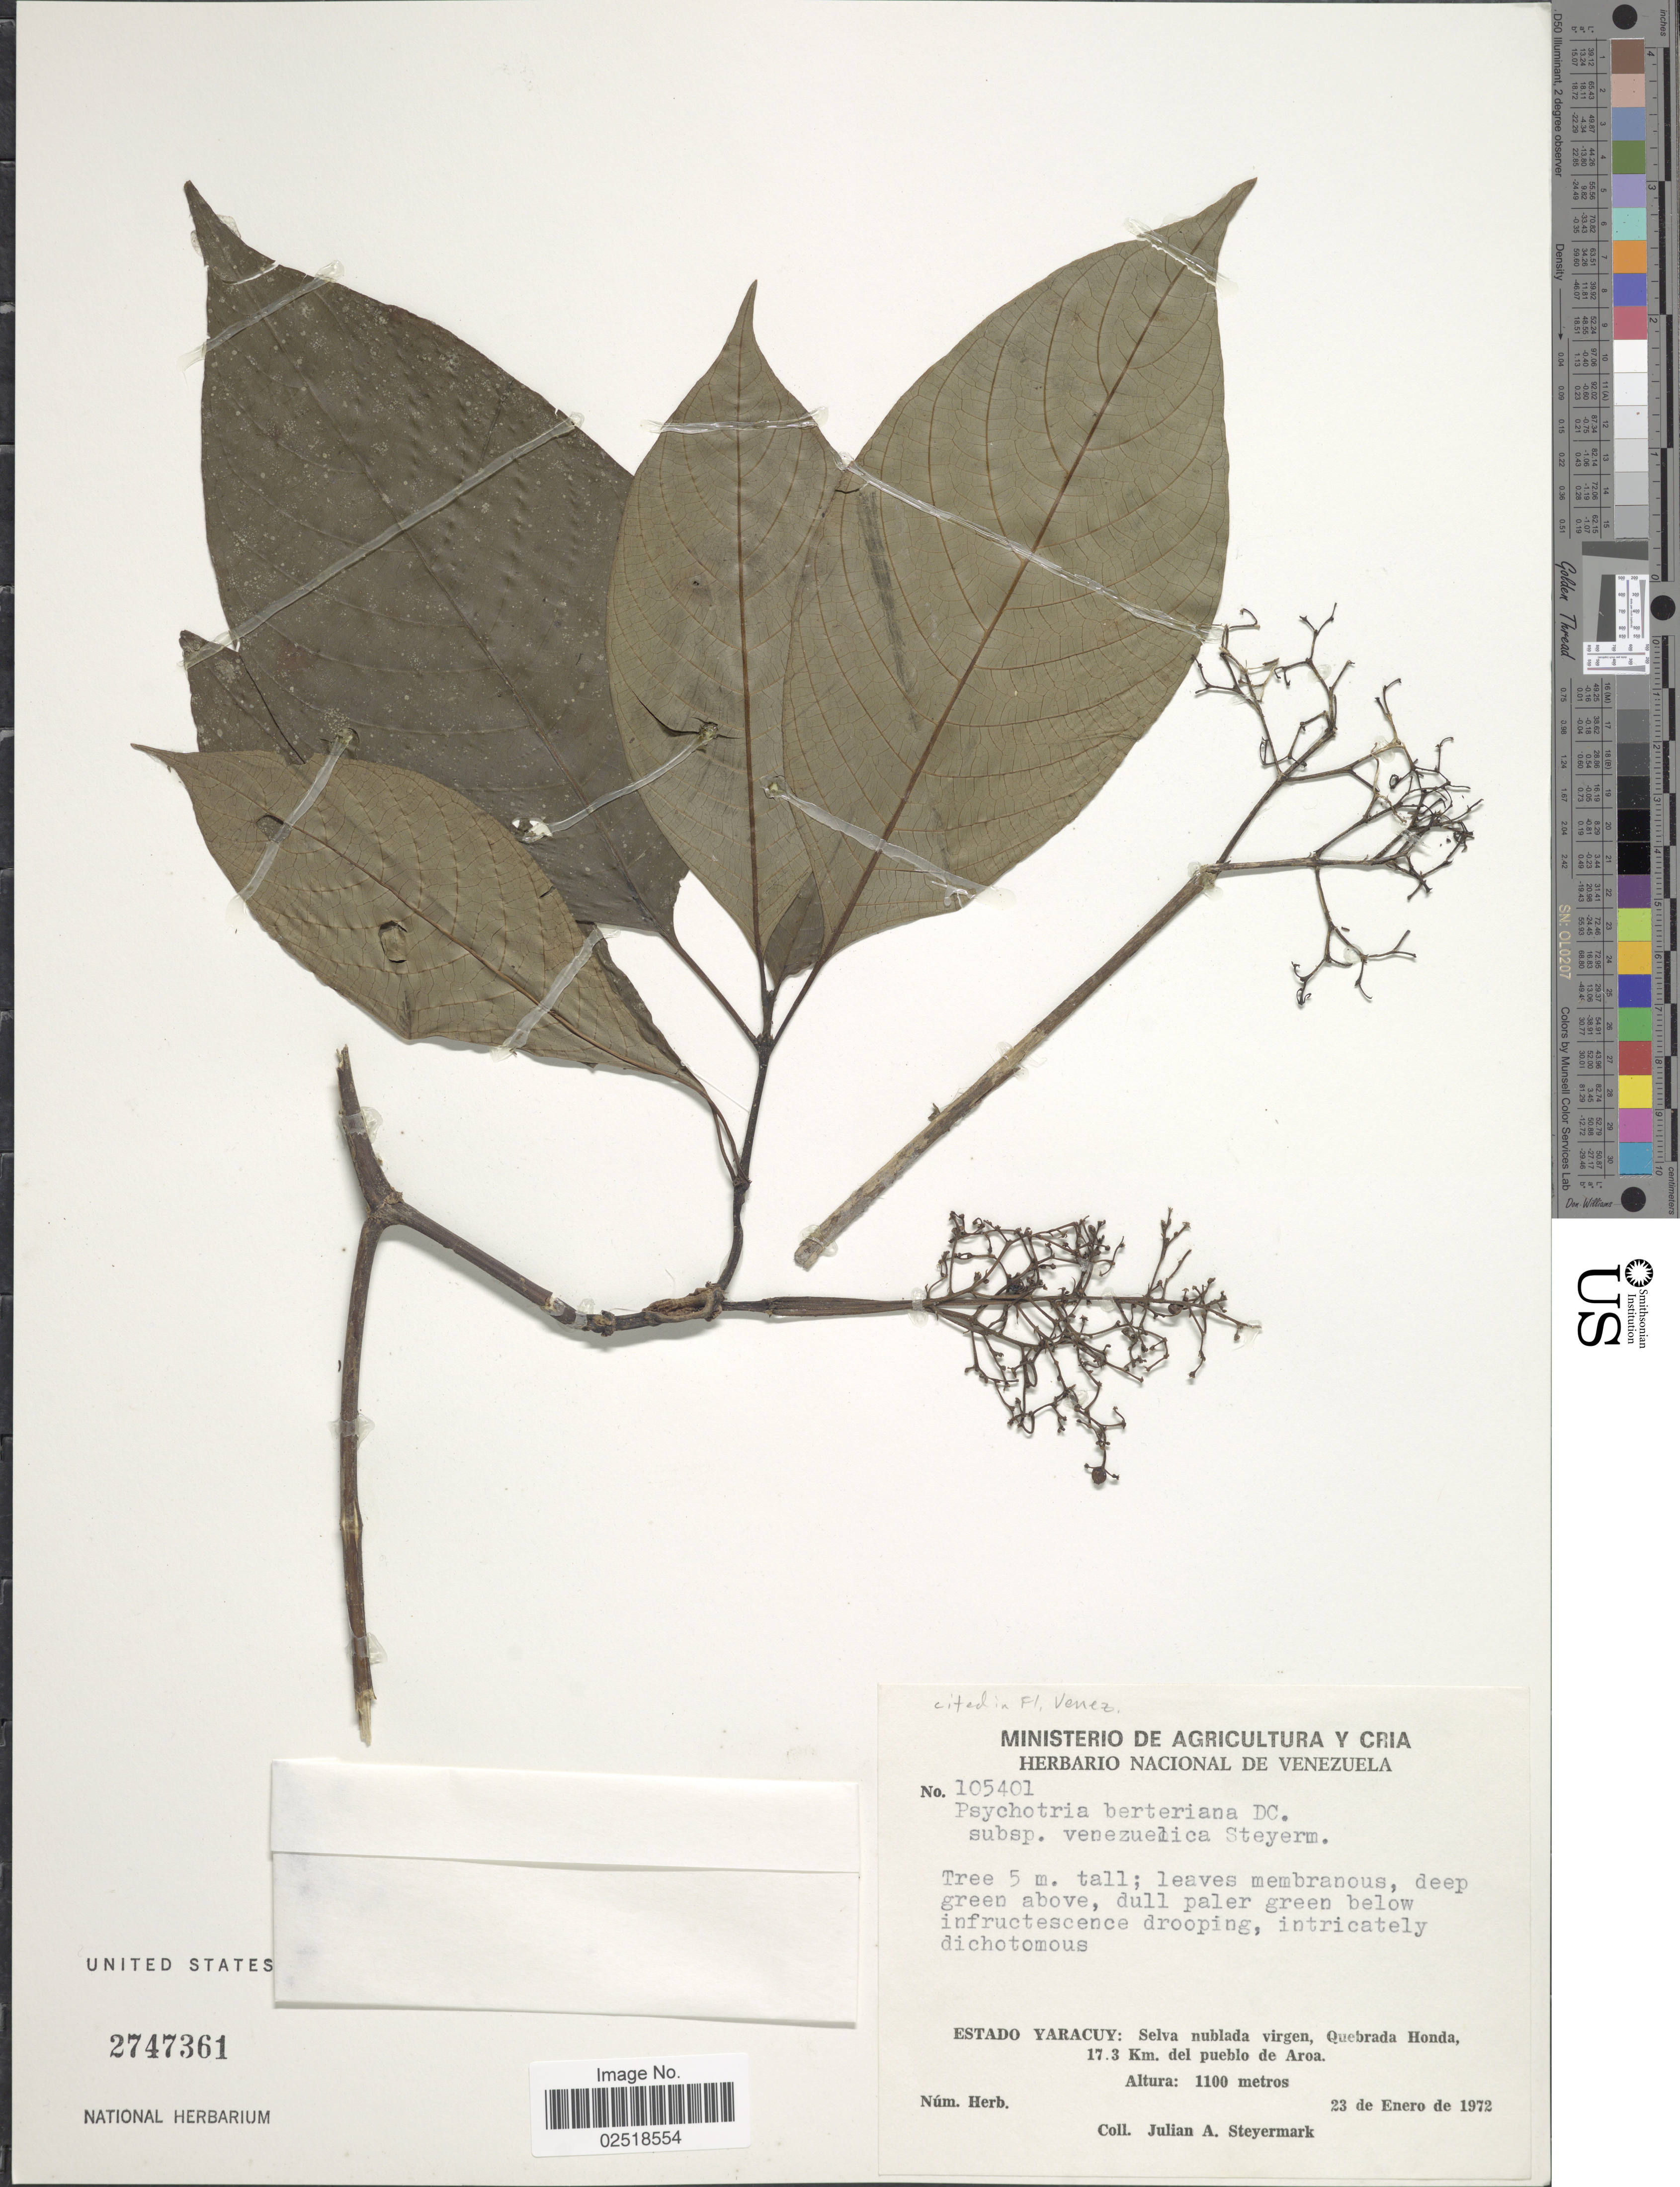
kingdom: Plantae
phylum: Tracheophyta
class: Magnoliopsida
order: Gentianales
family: Rubiaceae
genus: Psychotria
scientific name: Psychotria berteroana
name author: DC.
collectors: J. Steyermark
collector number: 105401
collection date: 1972-01-23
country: Venezuela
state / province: Yaracuy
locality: Selva nublada virgen, Quebrada Honda, 17.3 Km del pueblo de Aroa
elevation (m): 1100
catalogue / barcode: US 2747361